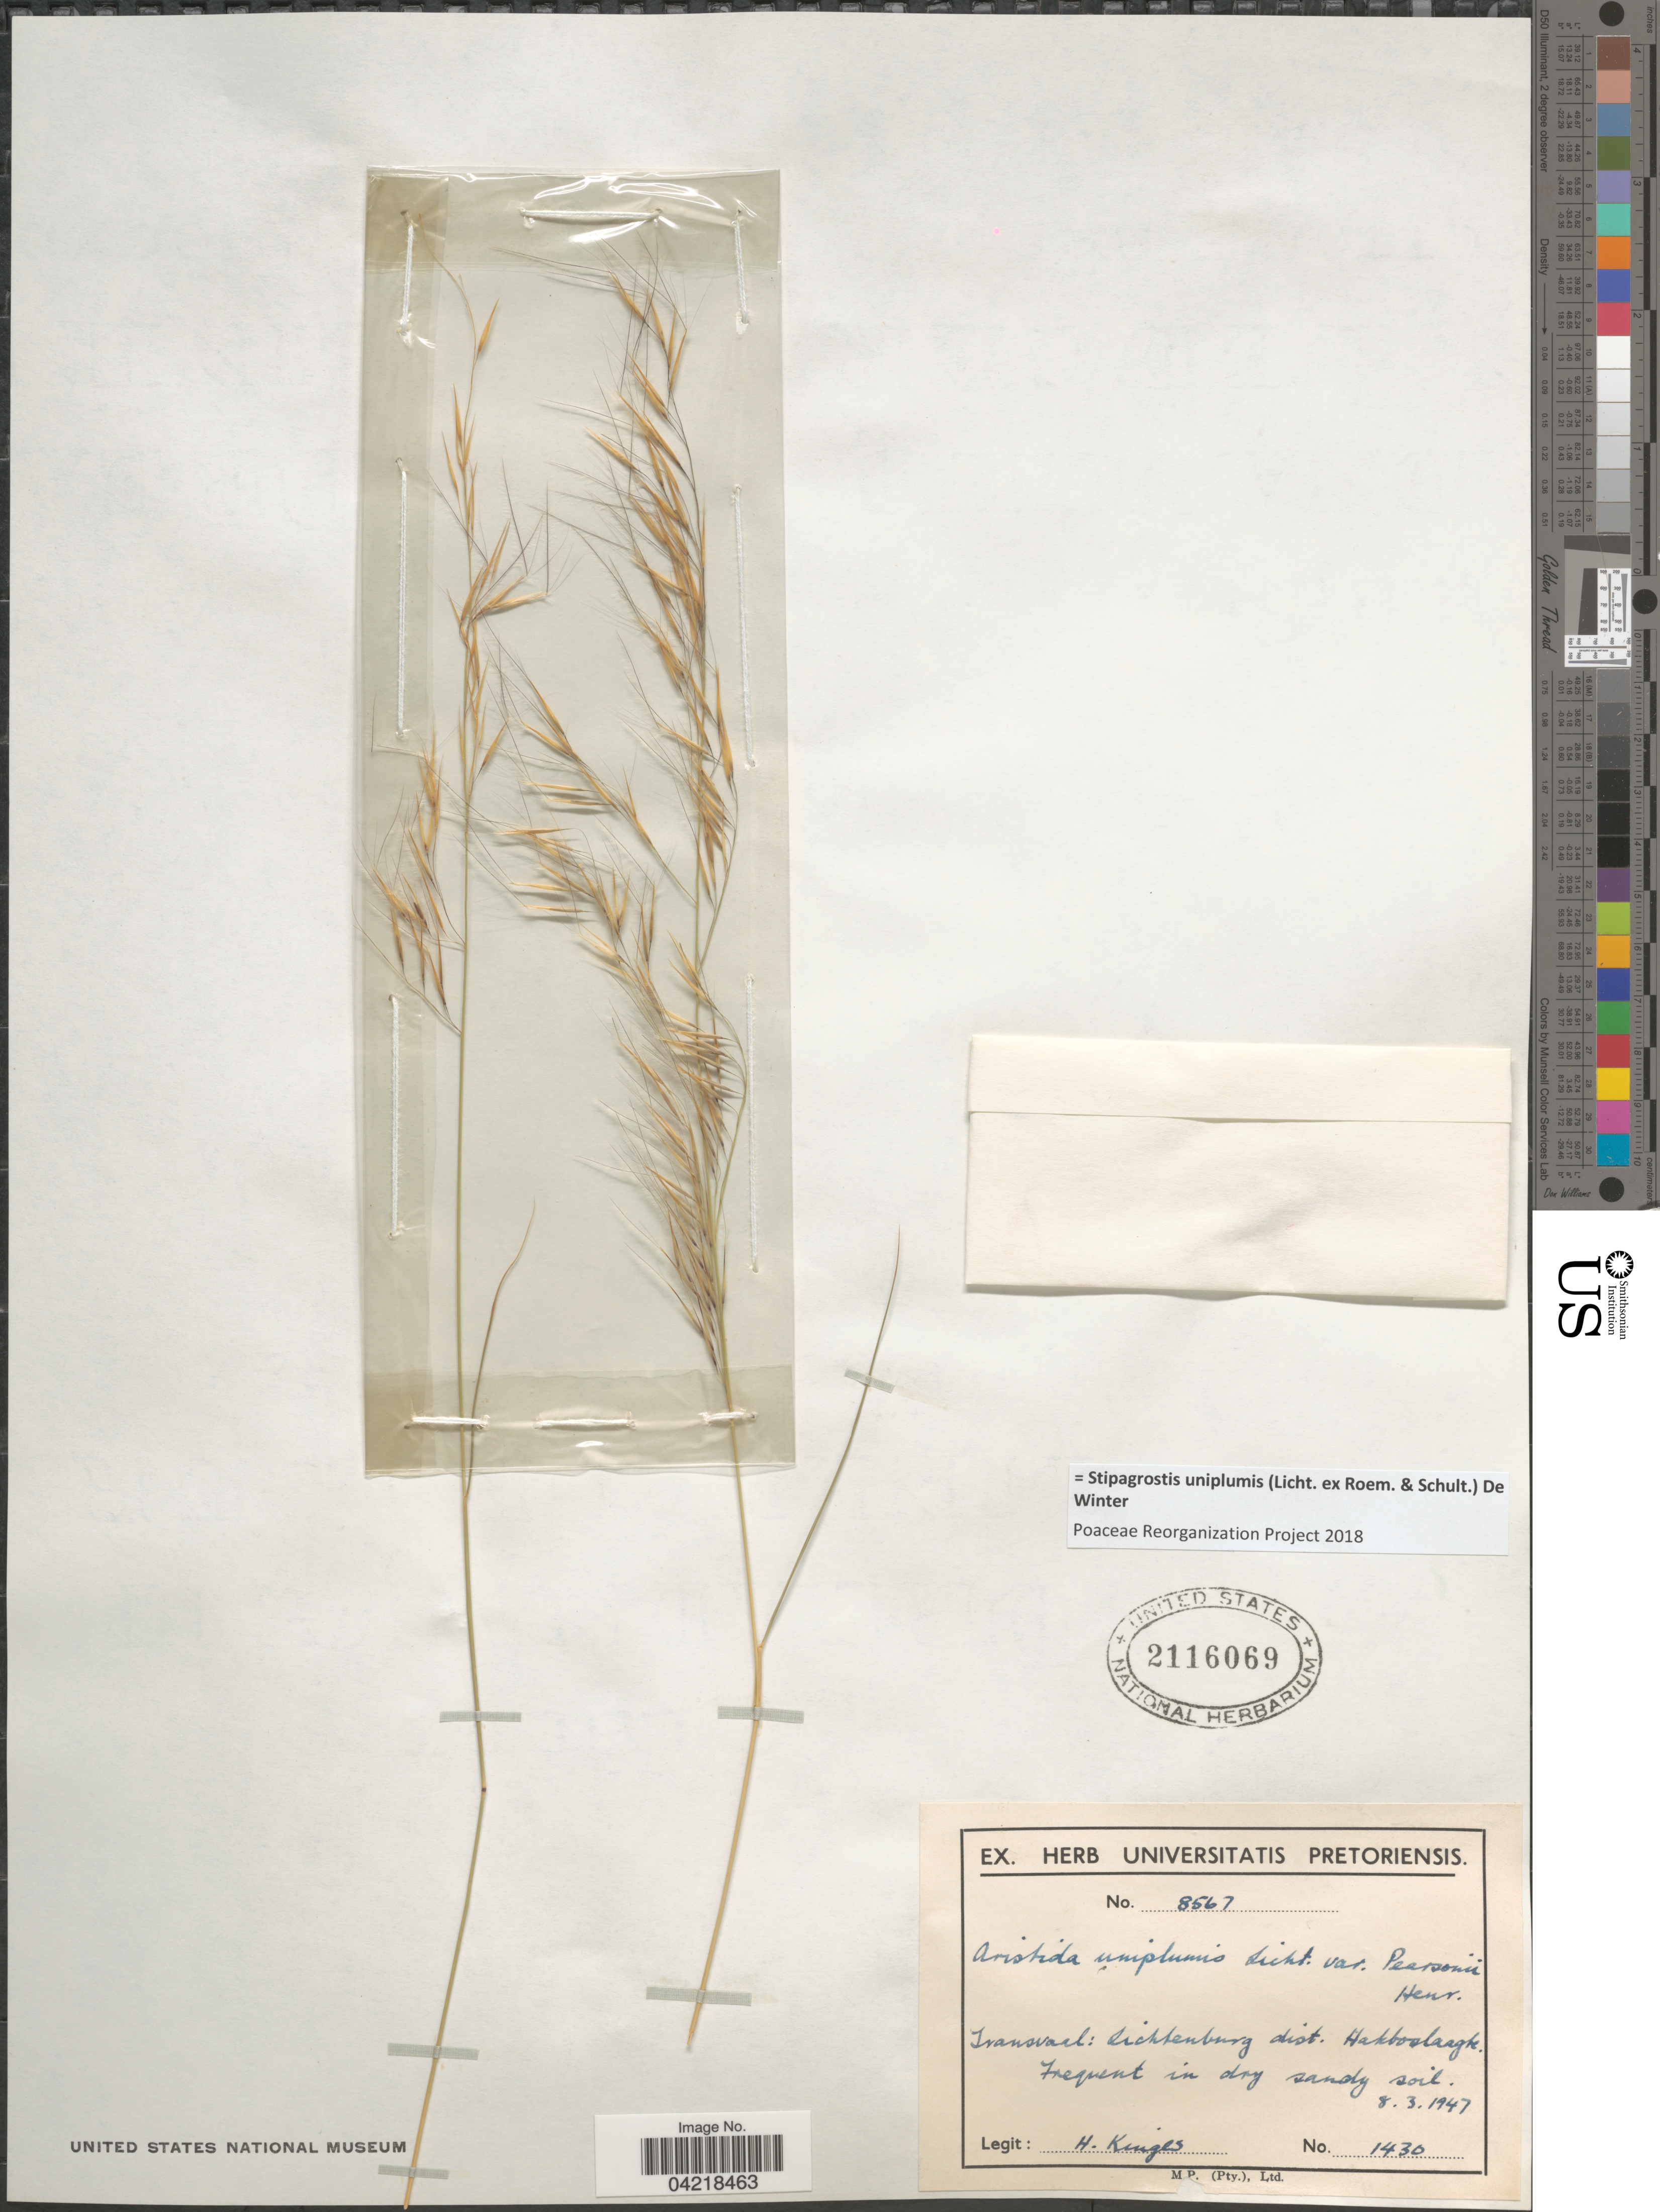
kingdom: Plantae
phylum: Tracheophyta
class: Liliopsida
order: Poales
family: Poaceae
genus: Stipagrostis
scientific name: Stipagrostis uniplumis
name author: (Licht.) De Winter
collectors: H. Kinges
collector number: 1430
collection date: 1947-03-08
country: South Africa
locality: Transvaal: Sichtenburg dist. Hakboslaagte.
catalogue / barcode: US 2116069